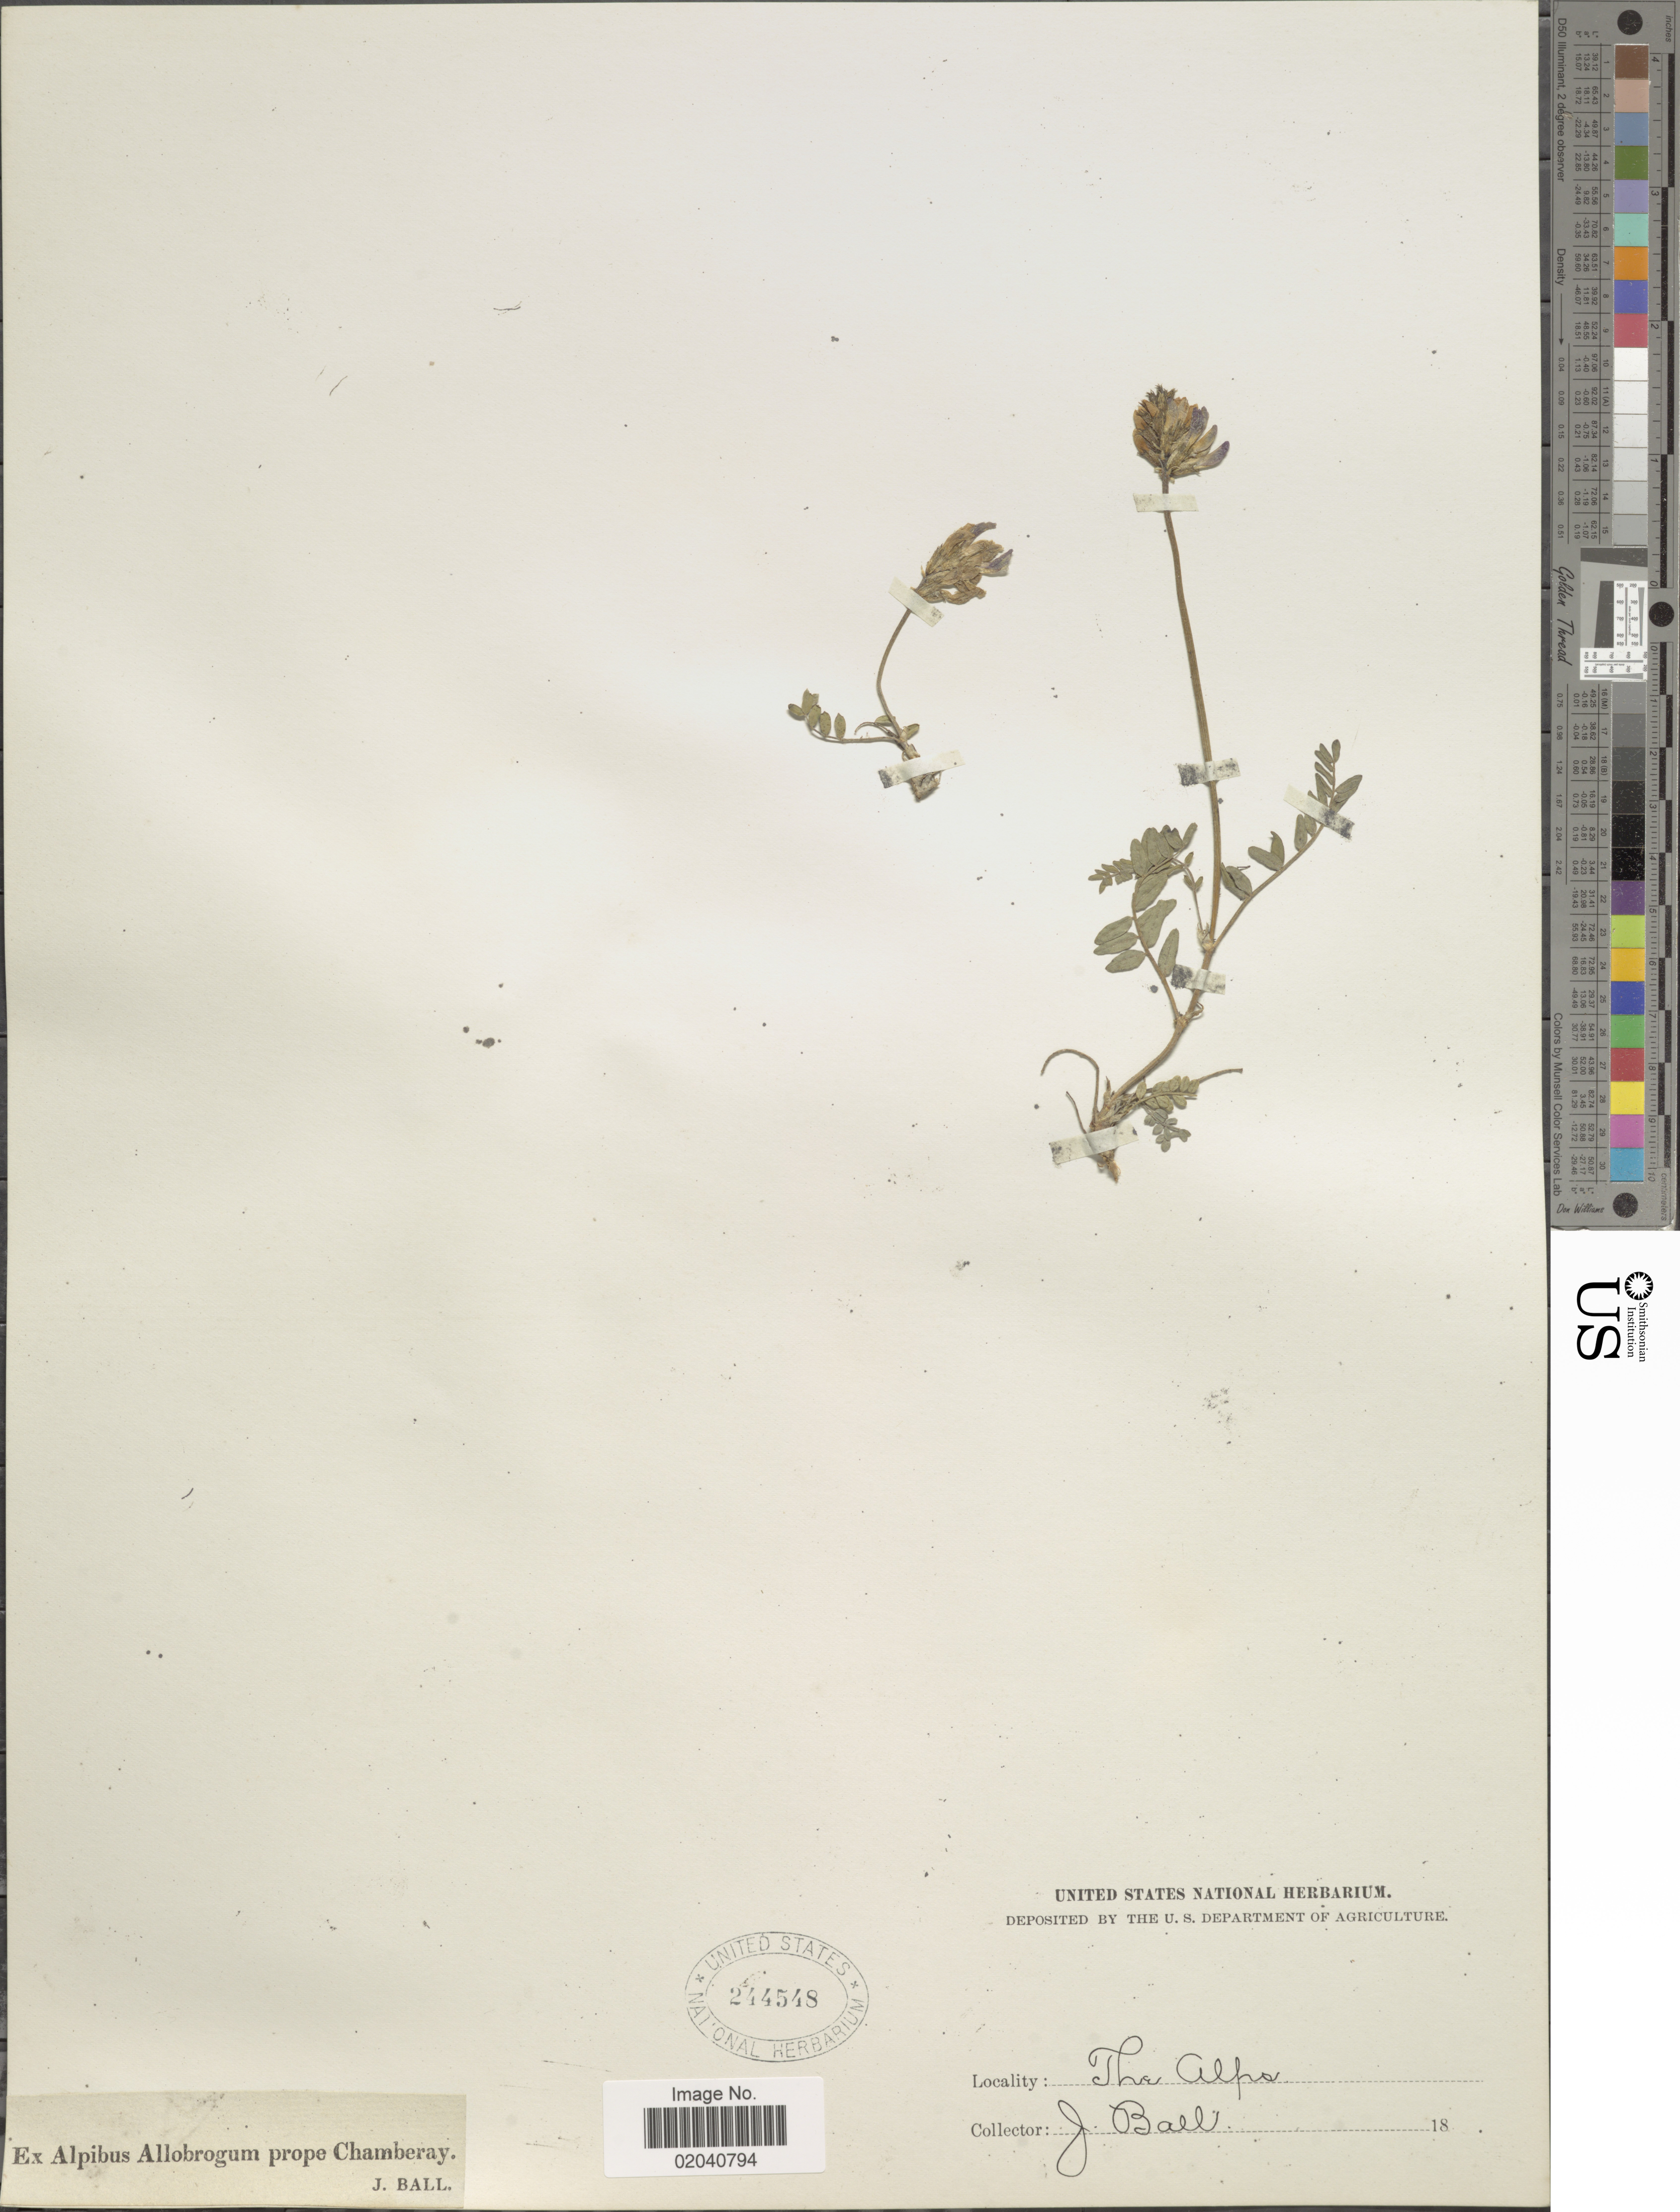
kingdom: Plantae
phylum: Tracheophyta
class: Magnoliopsida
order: Fabales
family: Fabaceae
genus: Oxytropis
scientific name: Oxytropis sp.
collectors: J. Ball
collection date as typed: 18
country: France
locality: Alpibus Allobrogum porpe Chamberay, The Alps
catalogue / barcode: US 244548